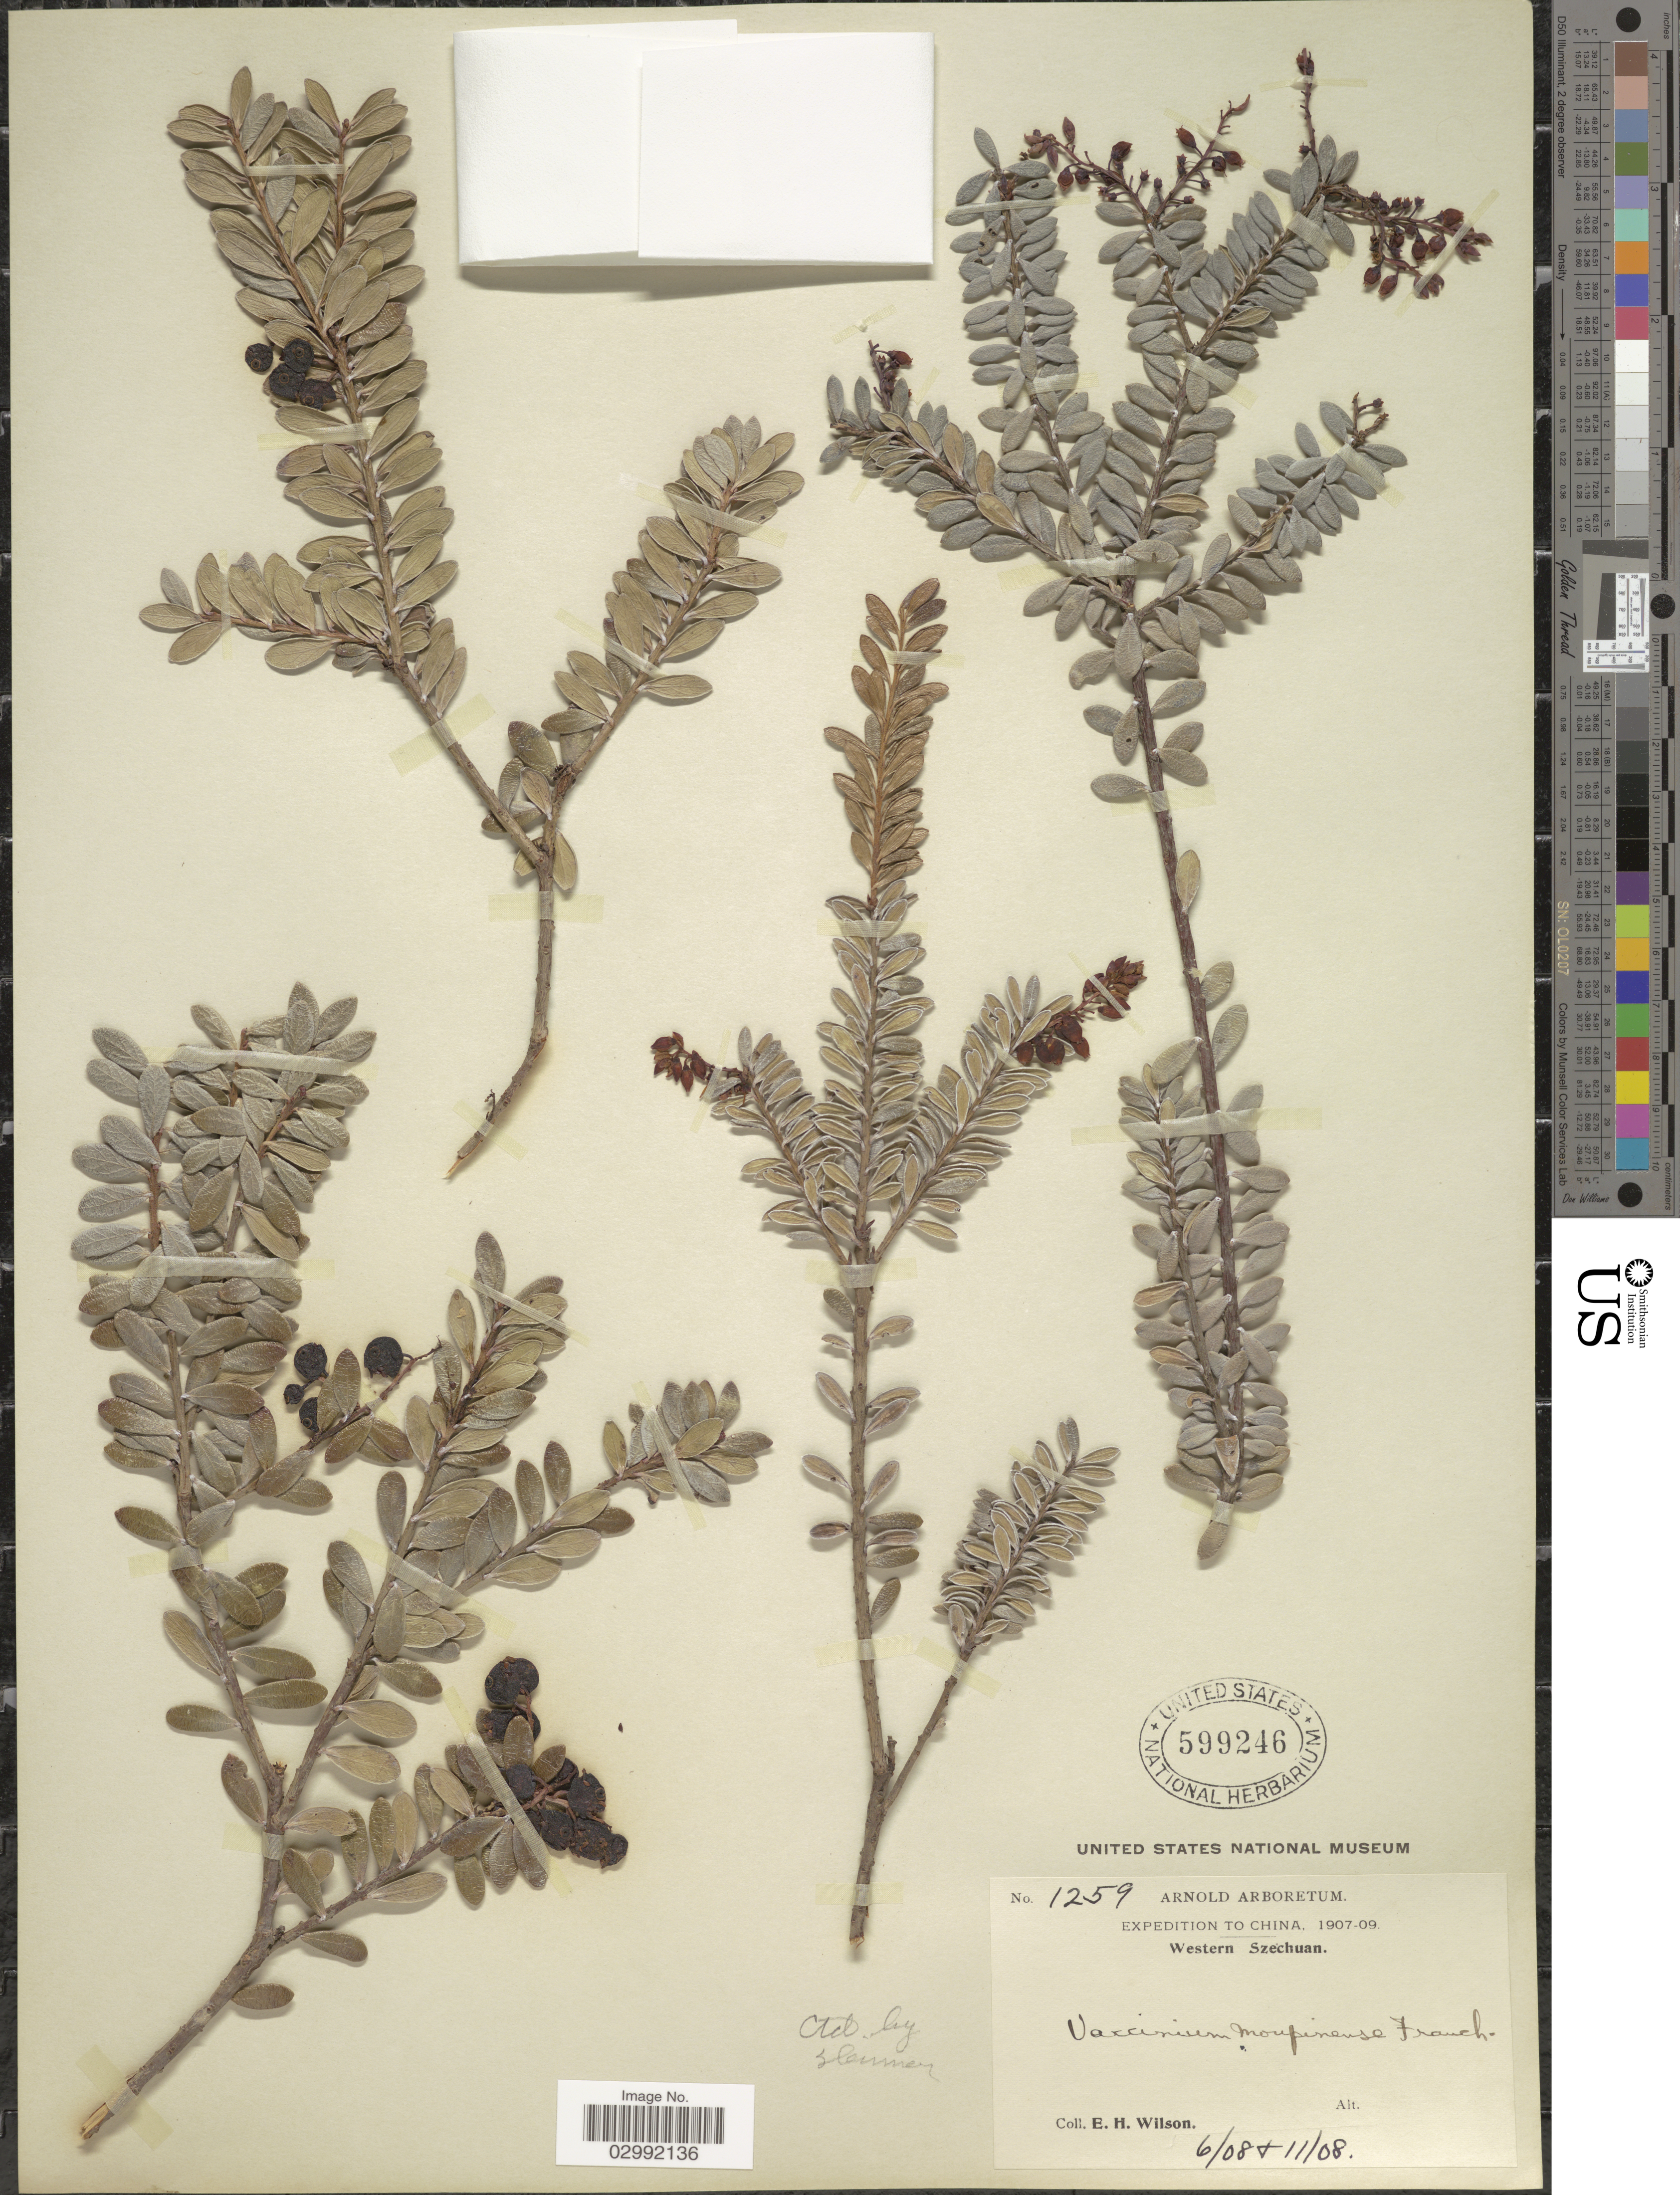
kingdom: Plantae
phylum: Tracheophyta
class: Magnoliopsida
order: Ericales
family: Ericaceae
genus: Vaccinium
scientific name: Vaccinium moupinense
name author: Franch.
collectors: E. Wilson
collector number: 1259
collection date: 1908-06/1908-11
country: China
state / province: Sichuan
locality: Western Szechuan.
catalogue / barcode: US 599246